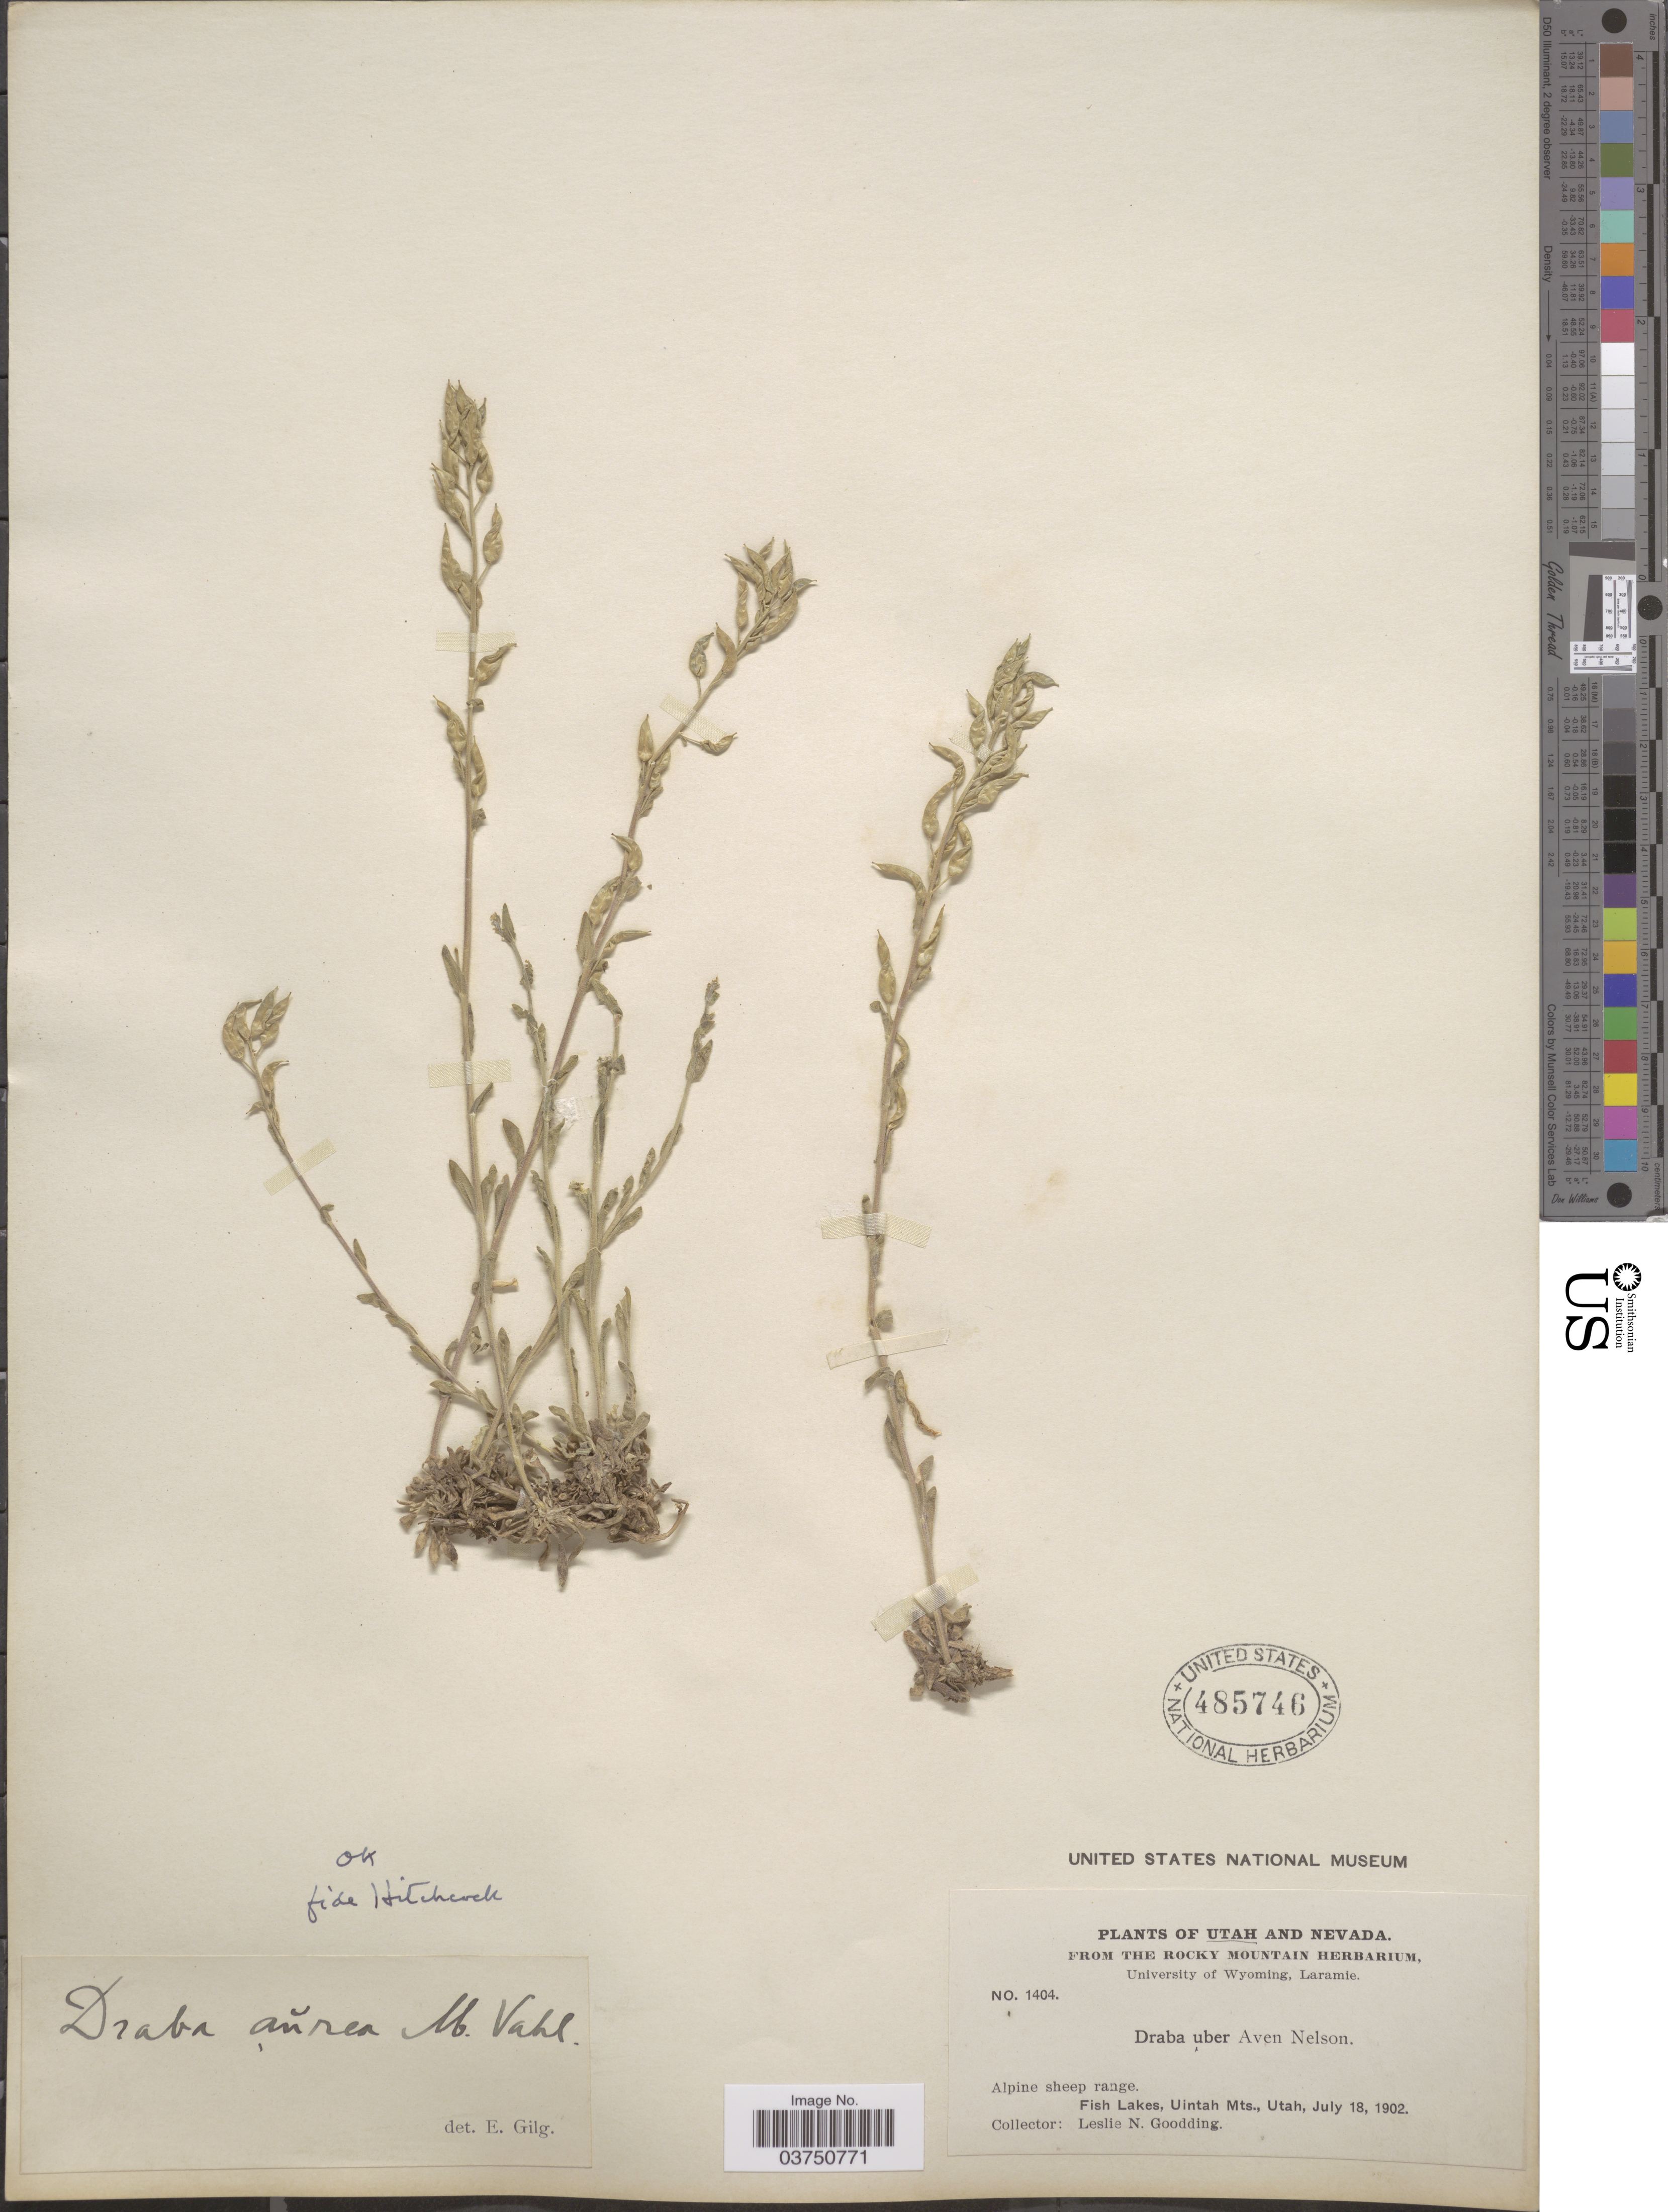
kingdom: Plantae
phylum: Tracheophyta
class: Magnoliopsida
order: Brassicales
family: Brassicaceae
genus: Draba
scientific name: Draba aurea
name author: Vahl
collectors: L. N. Goodding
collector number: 1404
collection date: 1902-07-18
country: United States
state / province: Utah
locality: Fish Lakes, Uintah Mts.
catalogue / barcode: US 485746